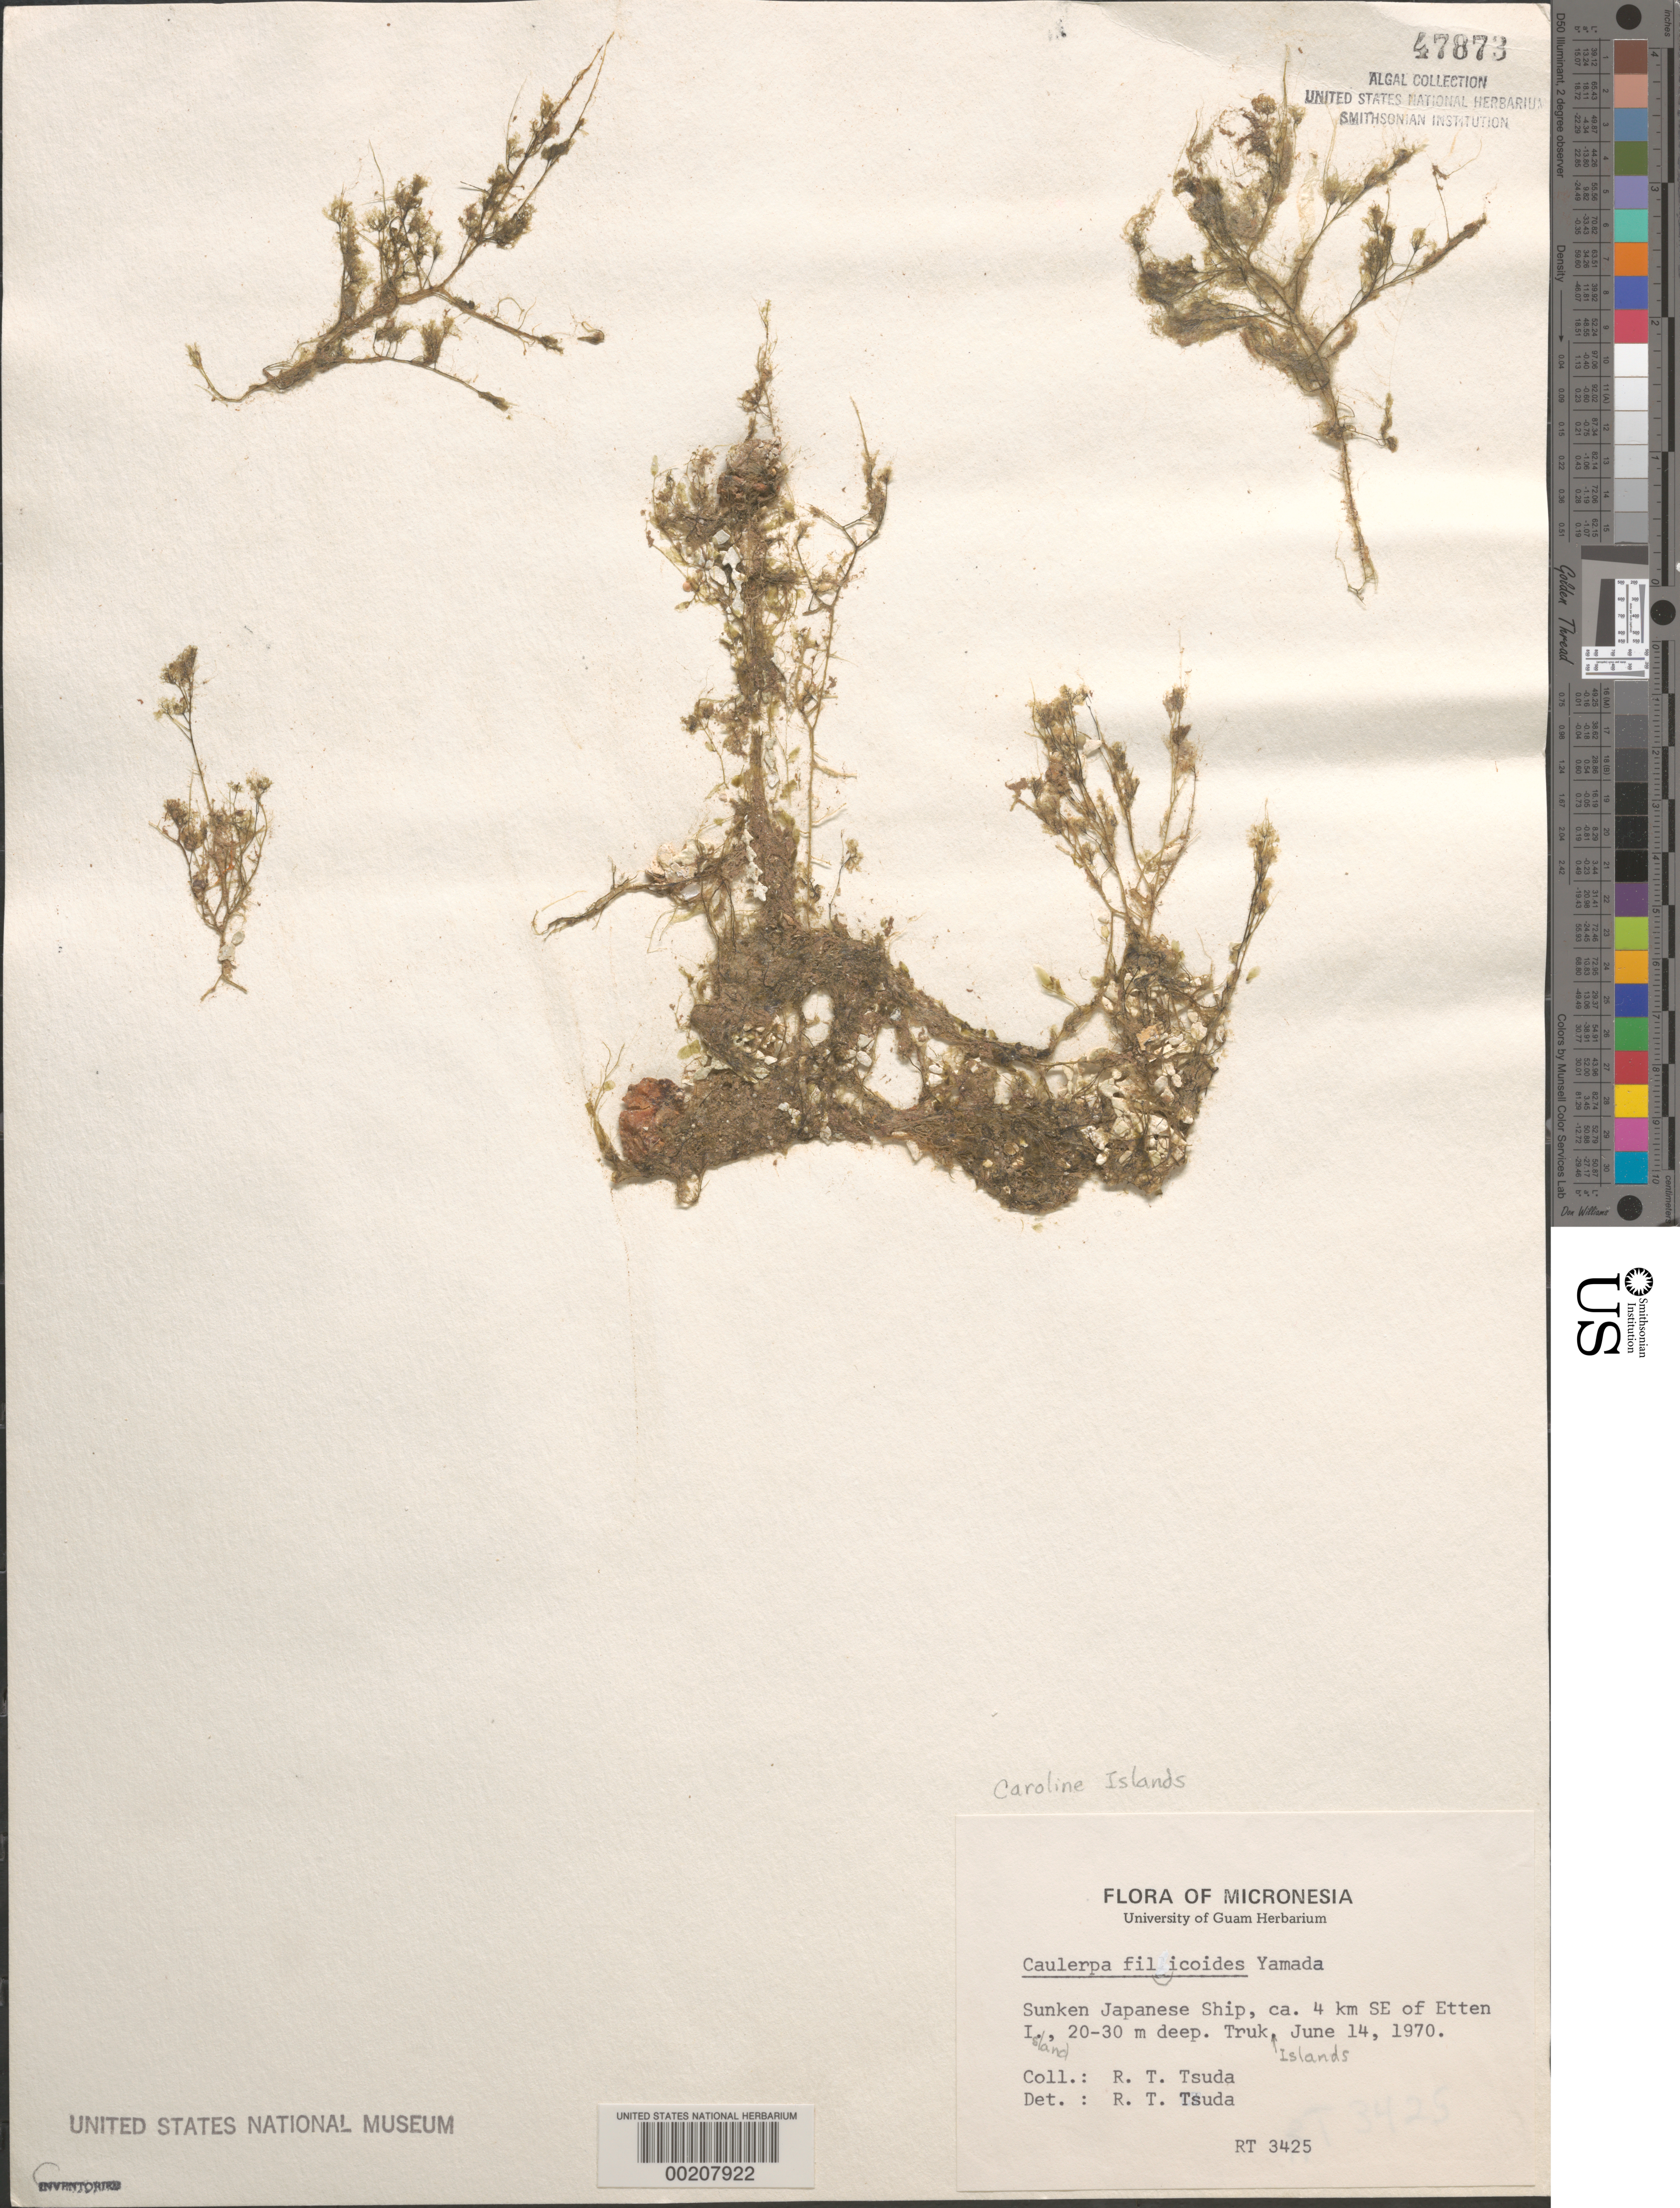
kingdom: Plantae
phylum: Chlorophyta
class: Ulvophyceae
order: Bryopsidales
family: Caulerpaceae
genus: Caulerpa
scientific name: Caulerpa filicoides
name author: Yamada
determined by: Tsuda, R. T.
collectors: R. Tsuda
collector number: Rt 3425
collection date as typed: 14 Jun 1970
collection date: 1970-06-14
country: Micronesia, Federated States of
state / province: Truk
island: Truk [Chuuk] Is.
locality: Sunken japanese ship, ca. 4 km southeast of Etten Islet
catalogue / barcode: US 47873